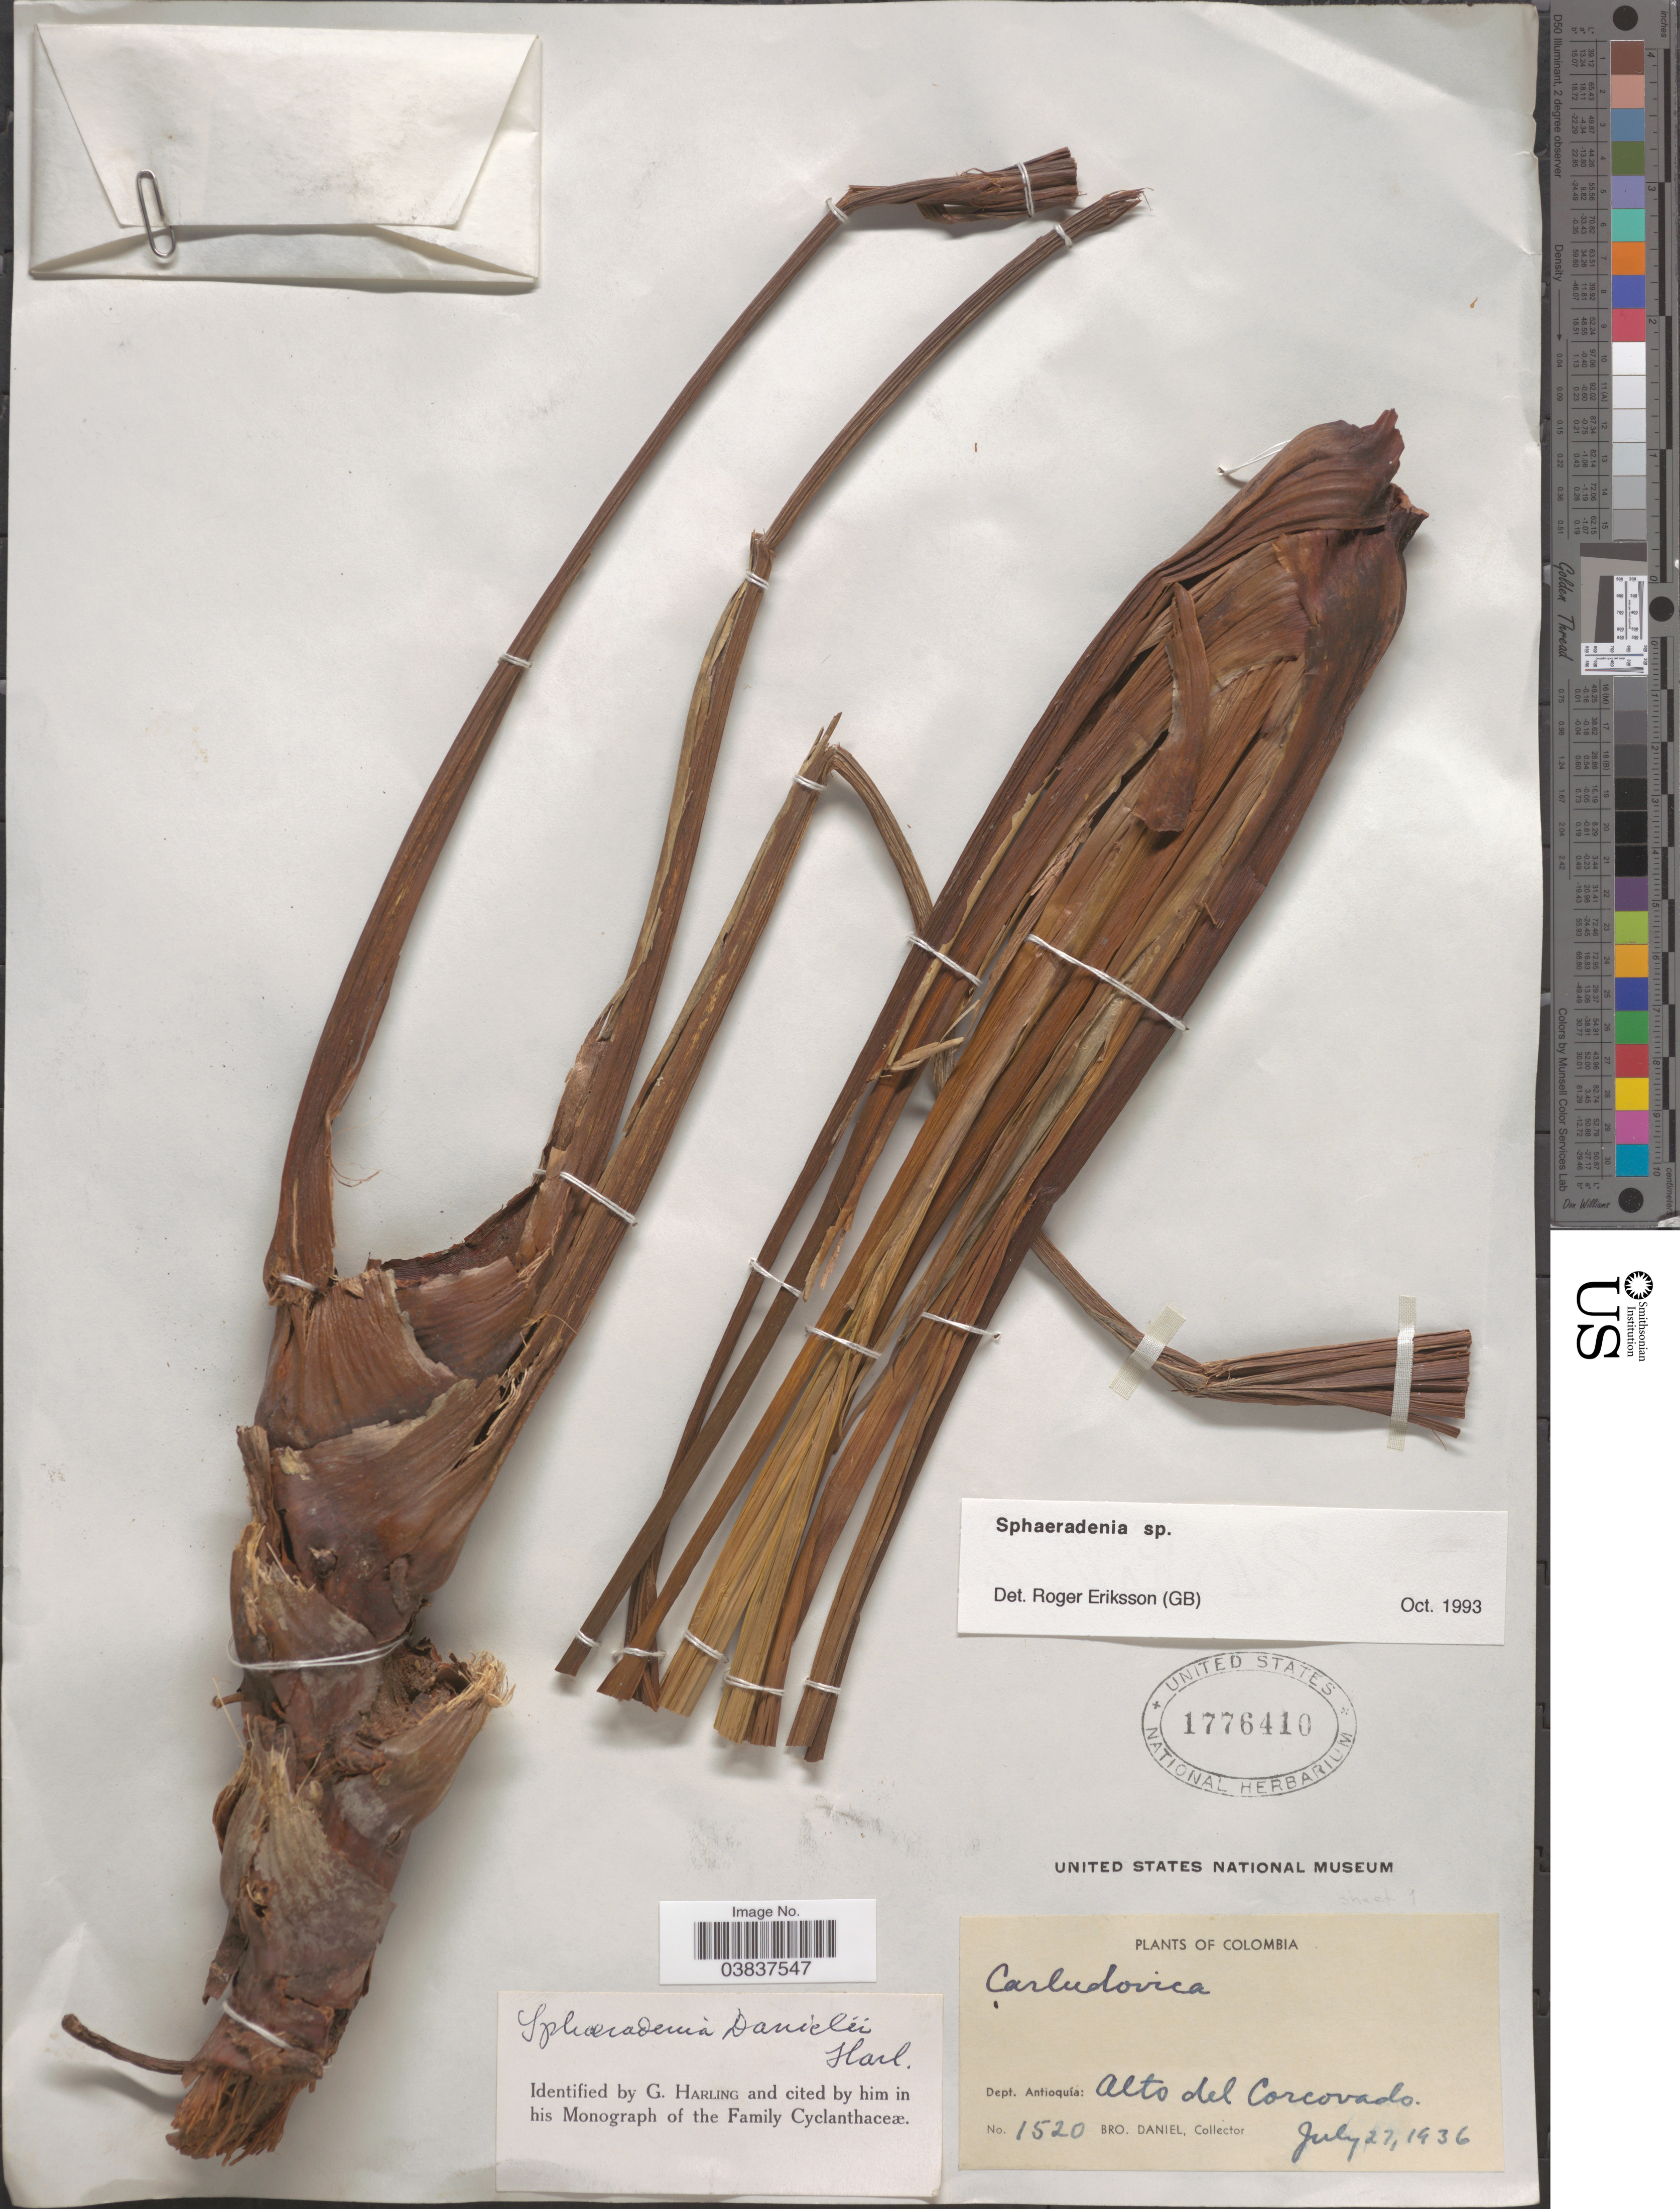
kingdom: Plantae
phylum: Tracheophyta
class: Liliopsida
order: Pandanales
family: Cyclanthaceae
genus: Sphaeradenia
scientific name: Sphaeradenia sp.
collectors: Bro. Daniel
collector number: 1520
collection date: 1936-07-27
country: Colombia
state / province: Antioquia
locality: Dept. Antioquia: Alto del Corcovado.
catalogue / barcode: US 1776410